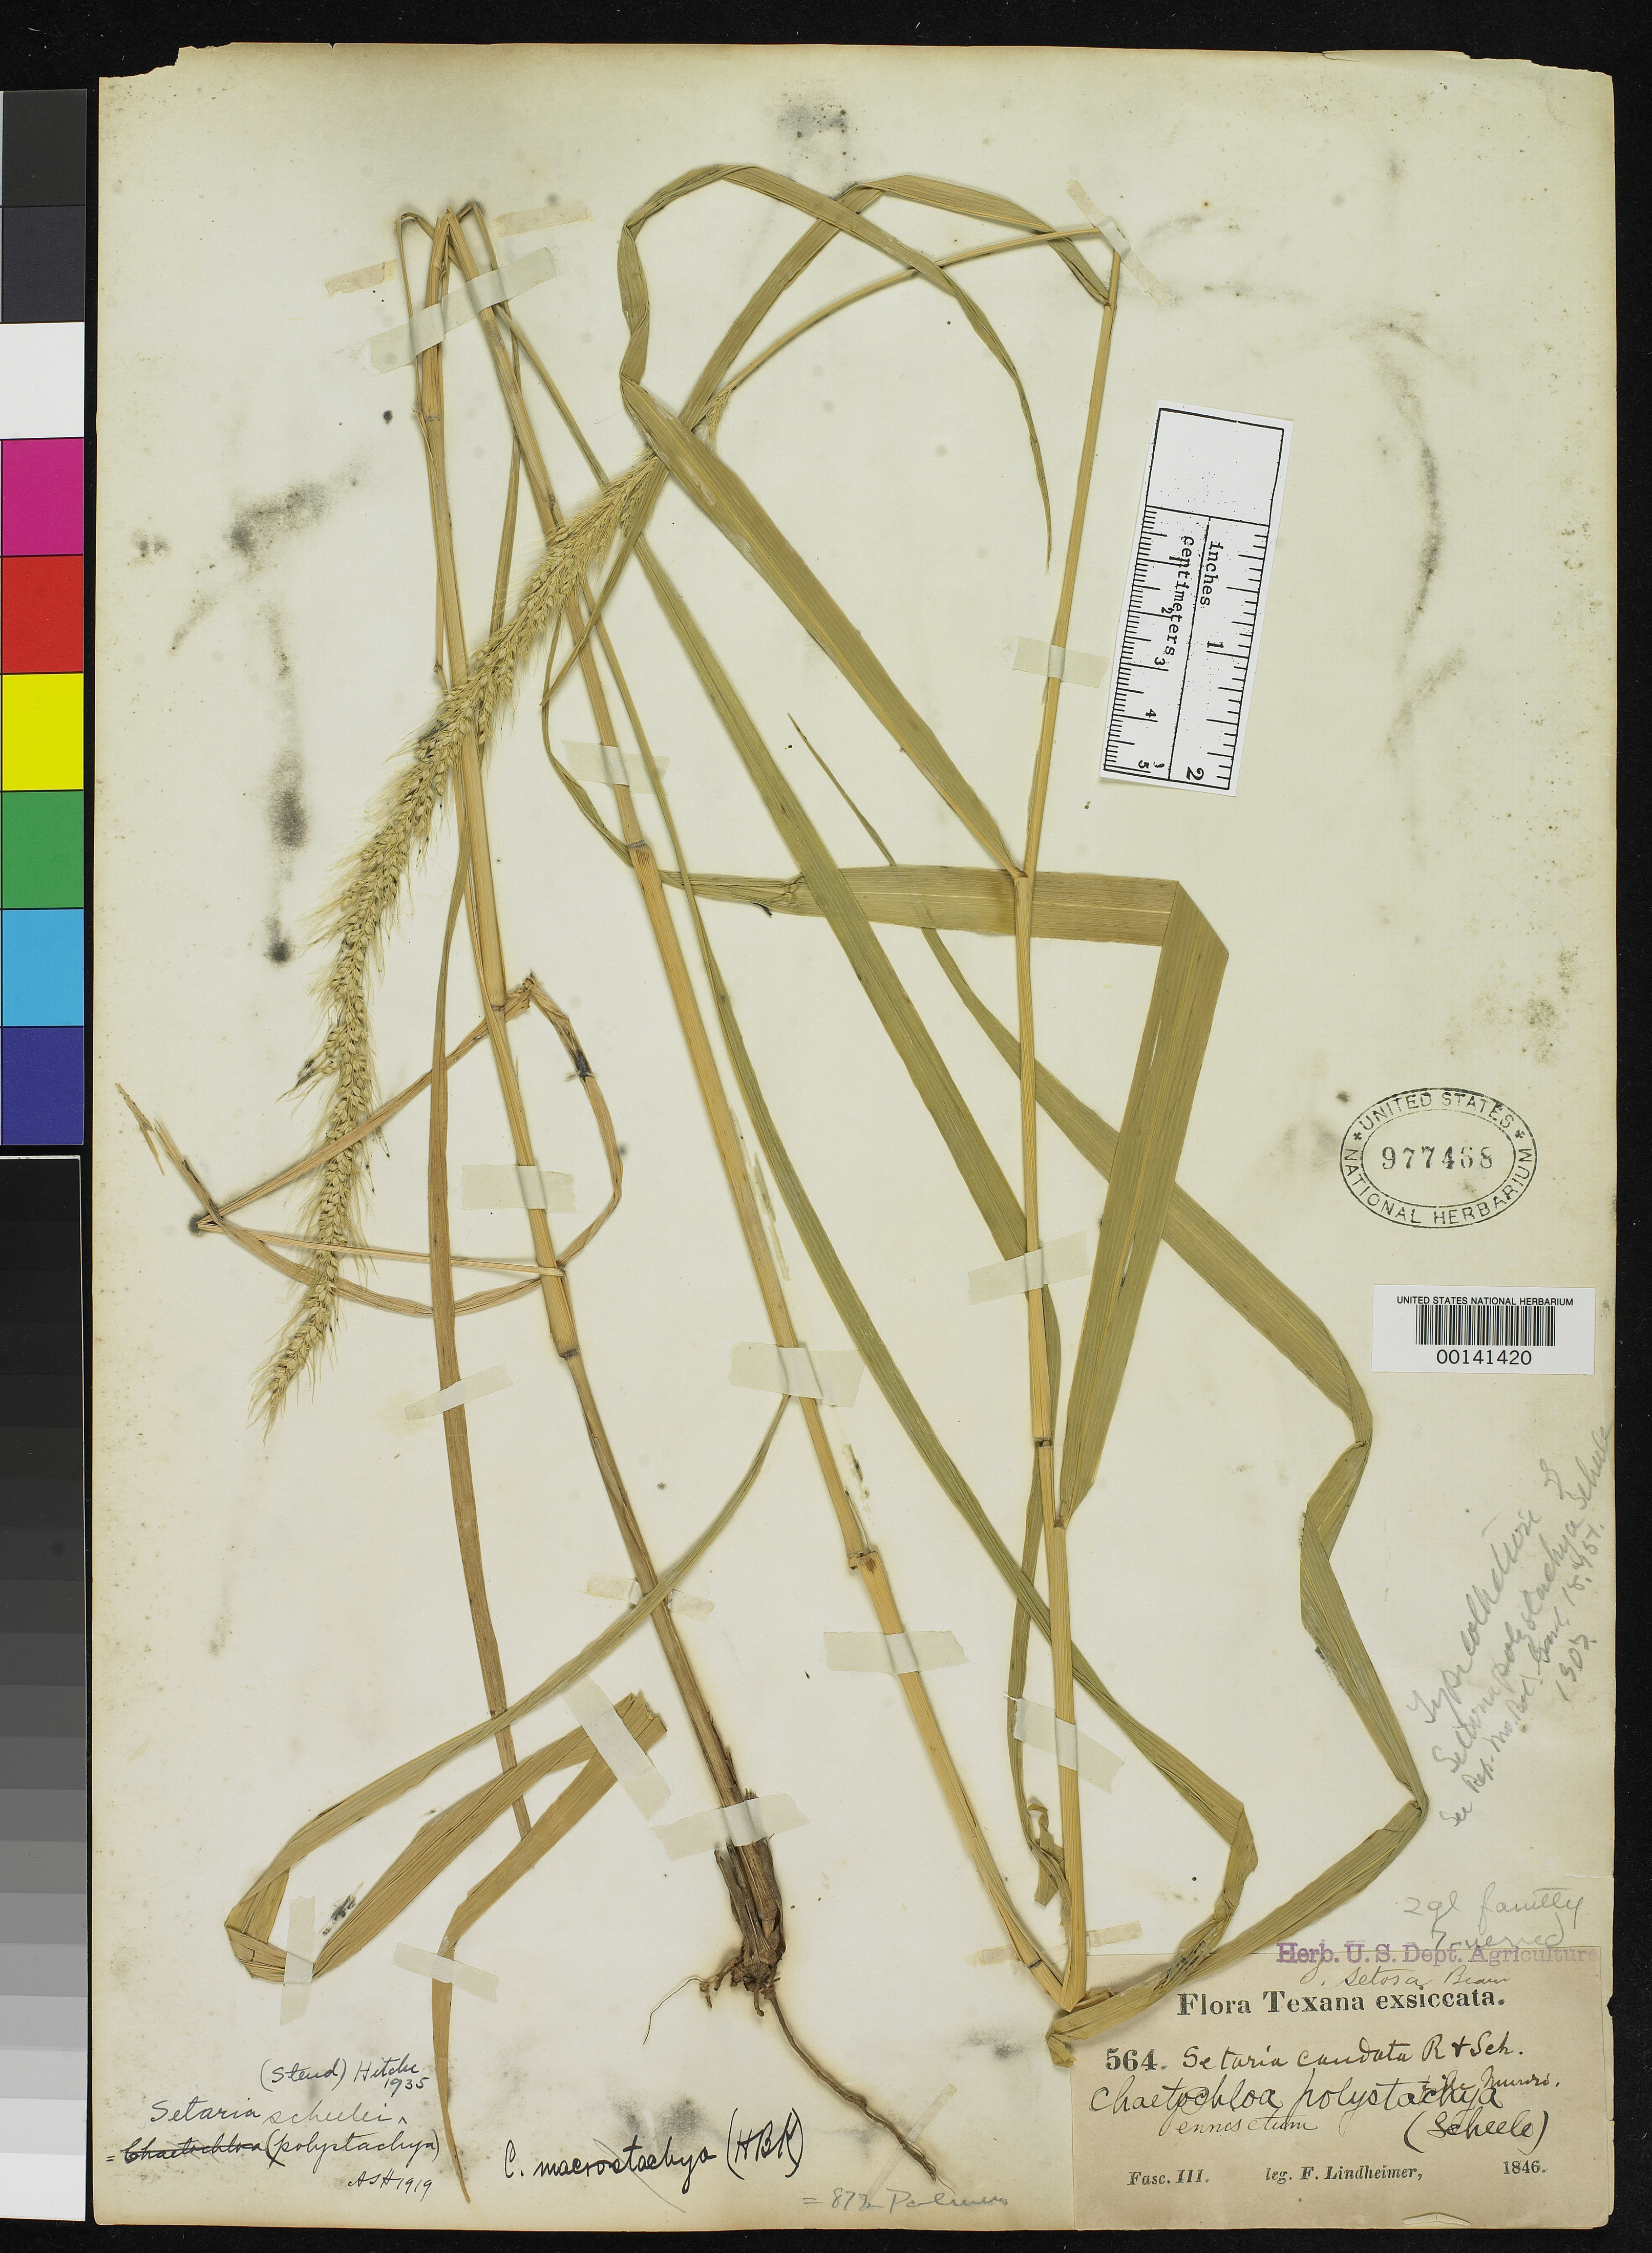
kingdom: Plantae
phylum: Tracheophyta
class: Liliopsida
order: Poales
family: Poaceae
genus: Setaria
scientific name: Setaria polystachya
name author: Scheele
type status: Isotype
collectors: F. J. Lindheimer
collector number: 564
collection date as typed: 1846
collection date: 1846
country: United States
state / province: Texas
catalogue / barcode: US 977468